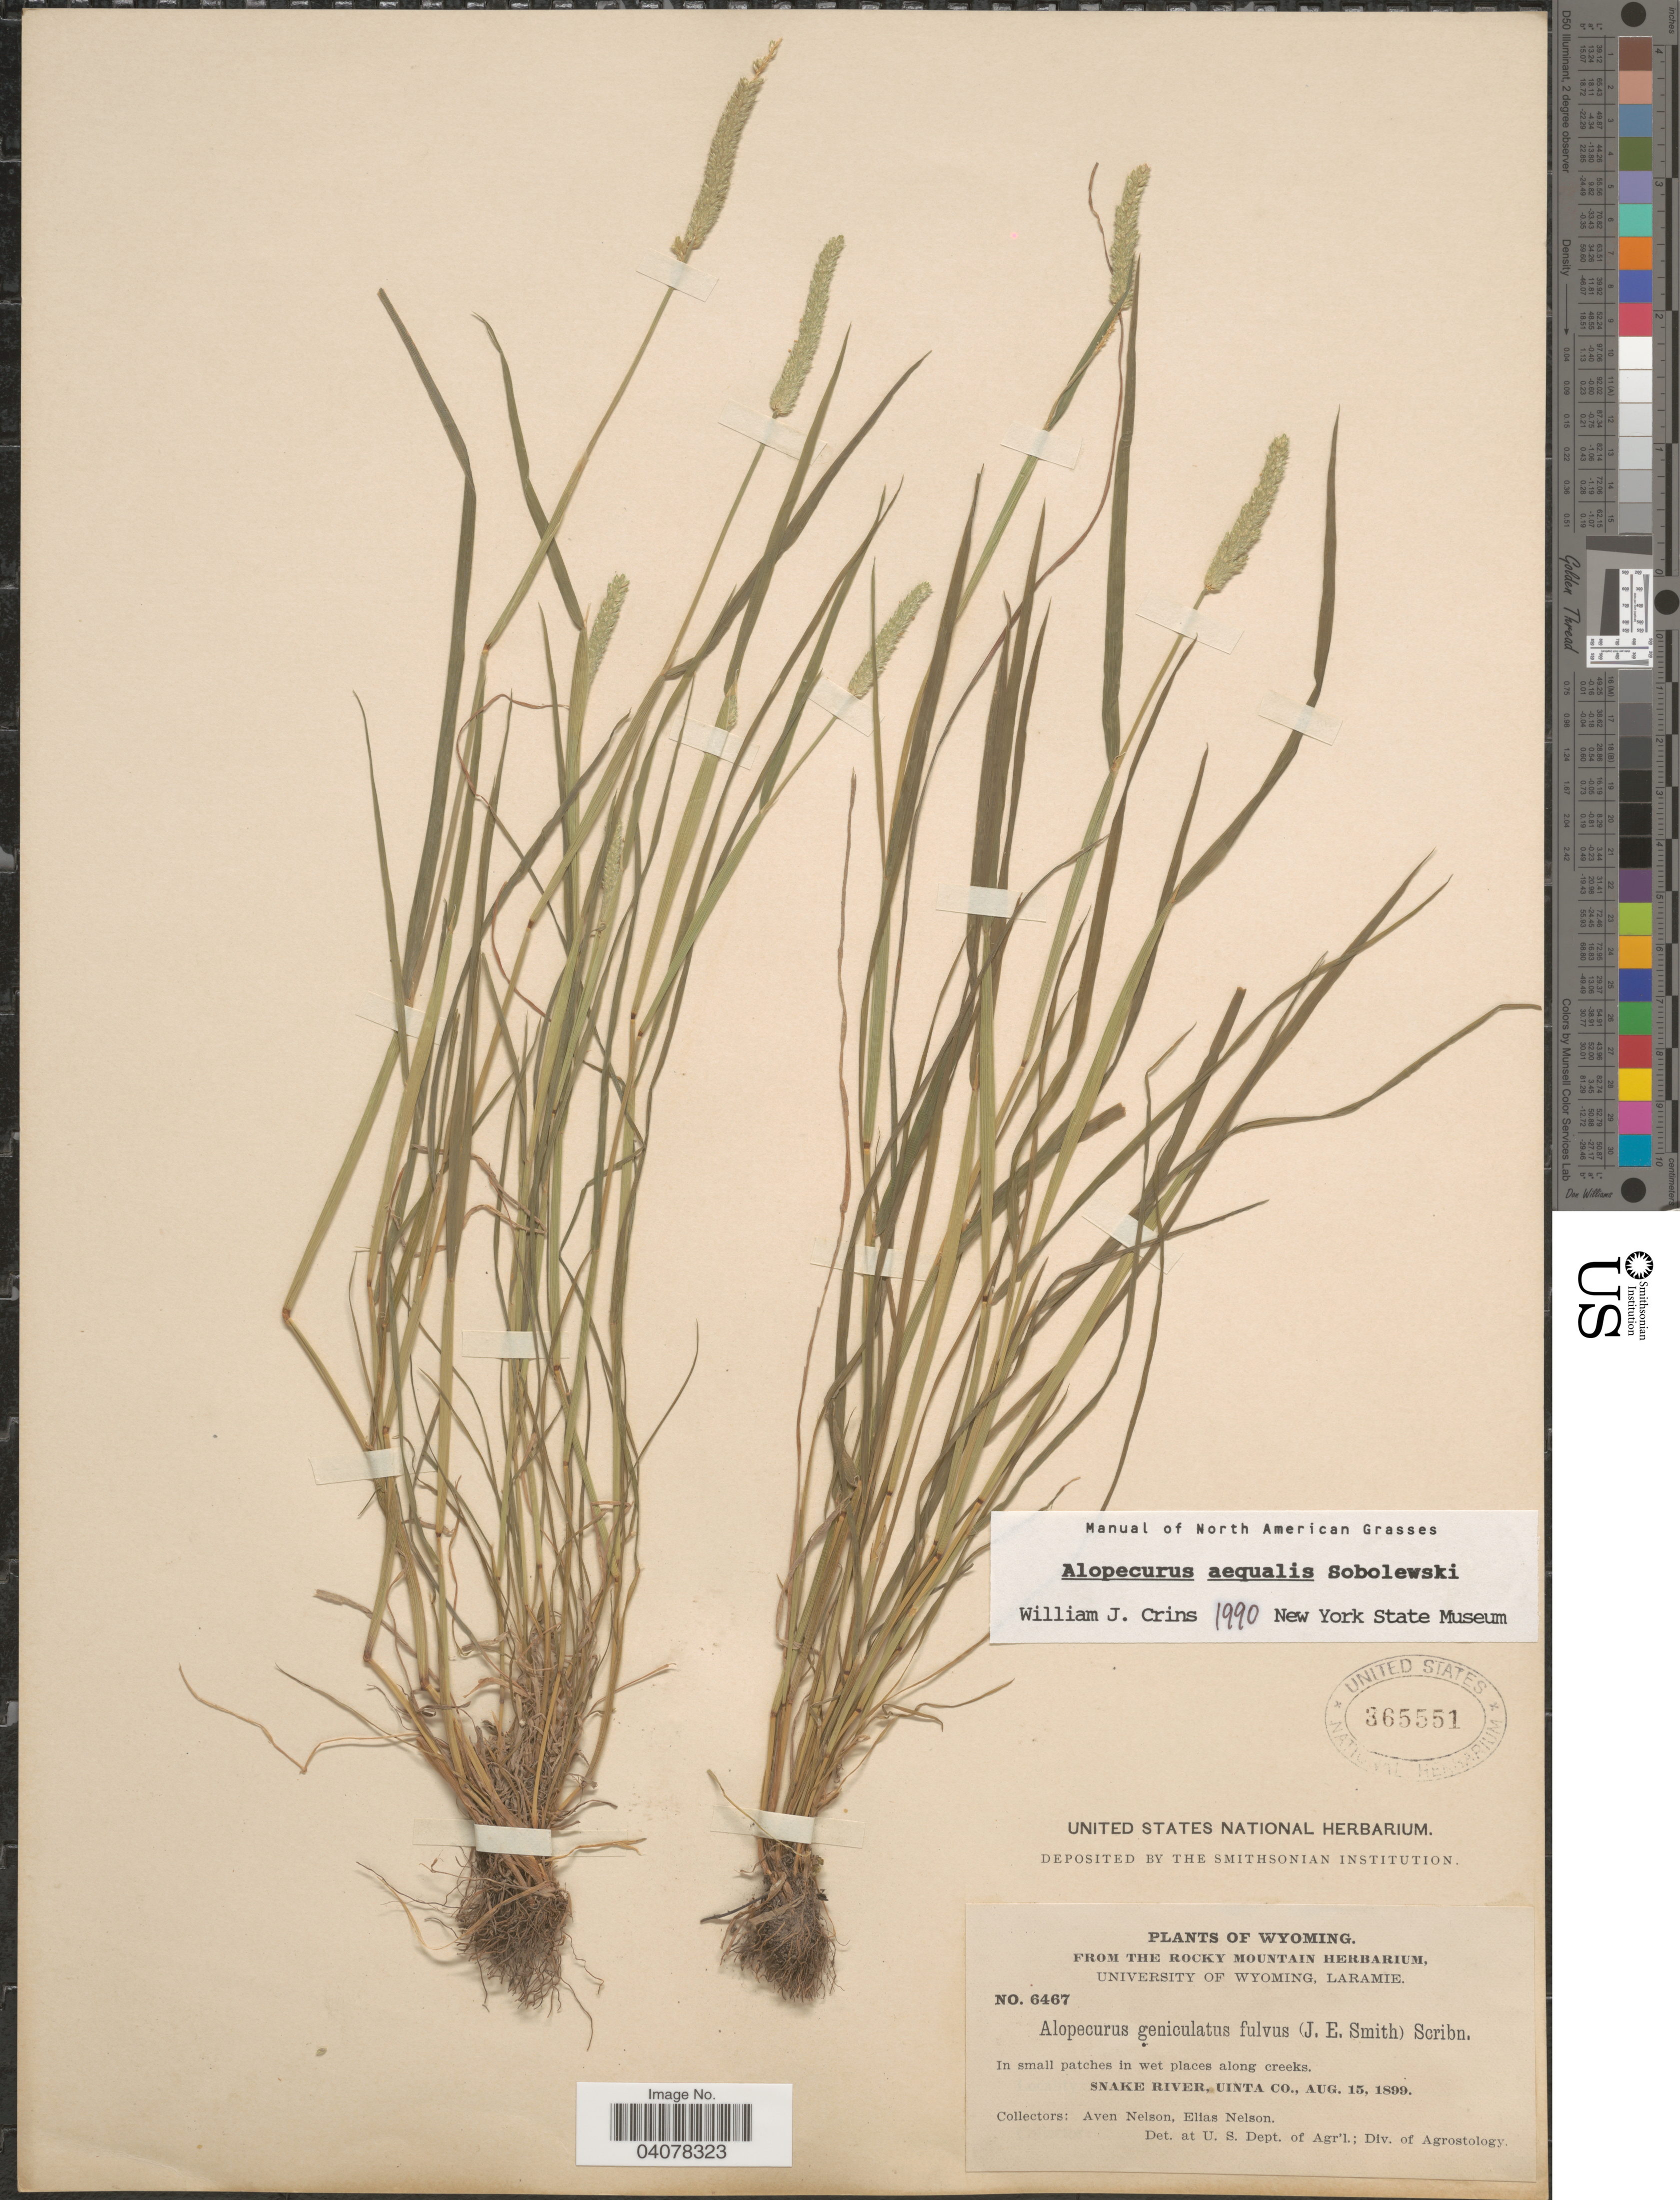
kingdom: Plantae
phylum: Tracheophyta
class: Liliopsida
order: Poales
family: Poaceae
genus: Alopecurus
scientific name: Alopecurus aequalis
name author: Sobol.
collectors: A. Nelson & E. Nelson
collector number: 6467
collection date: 1899-08-15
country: United States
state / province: Wyoming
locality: Snake River, Uinta Co.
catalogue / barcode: US 365551